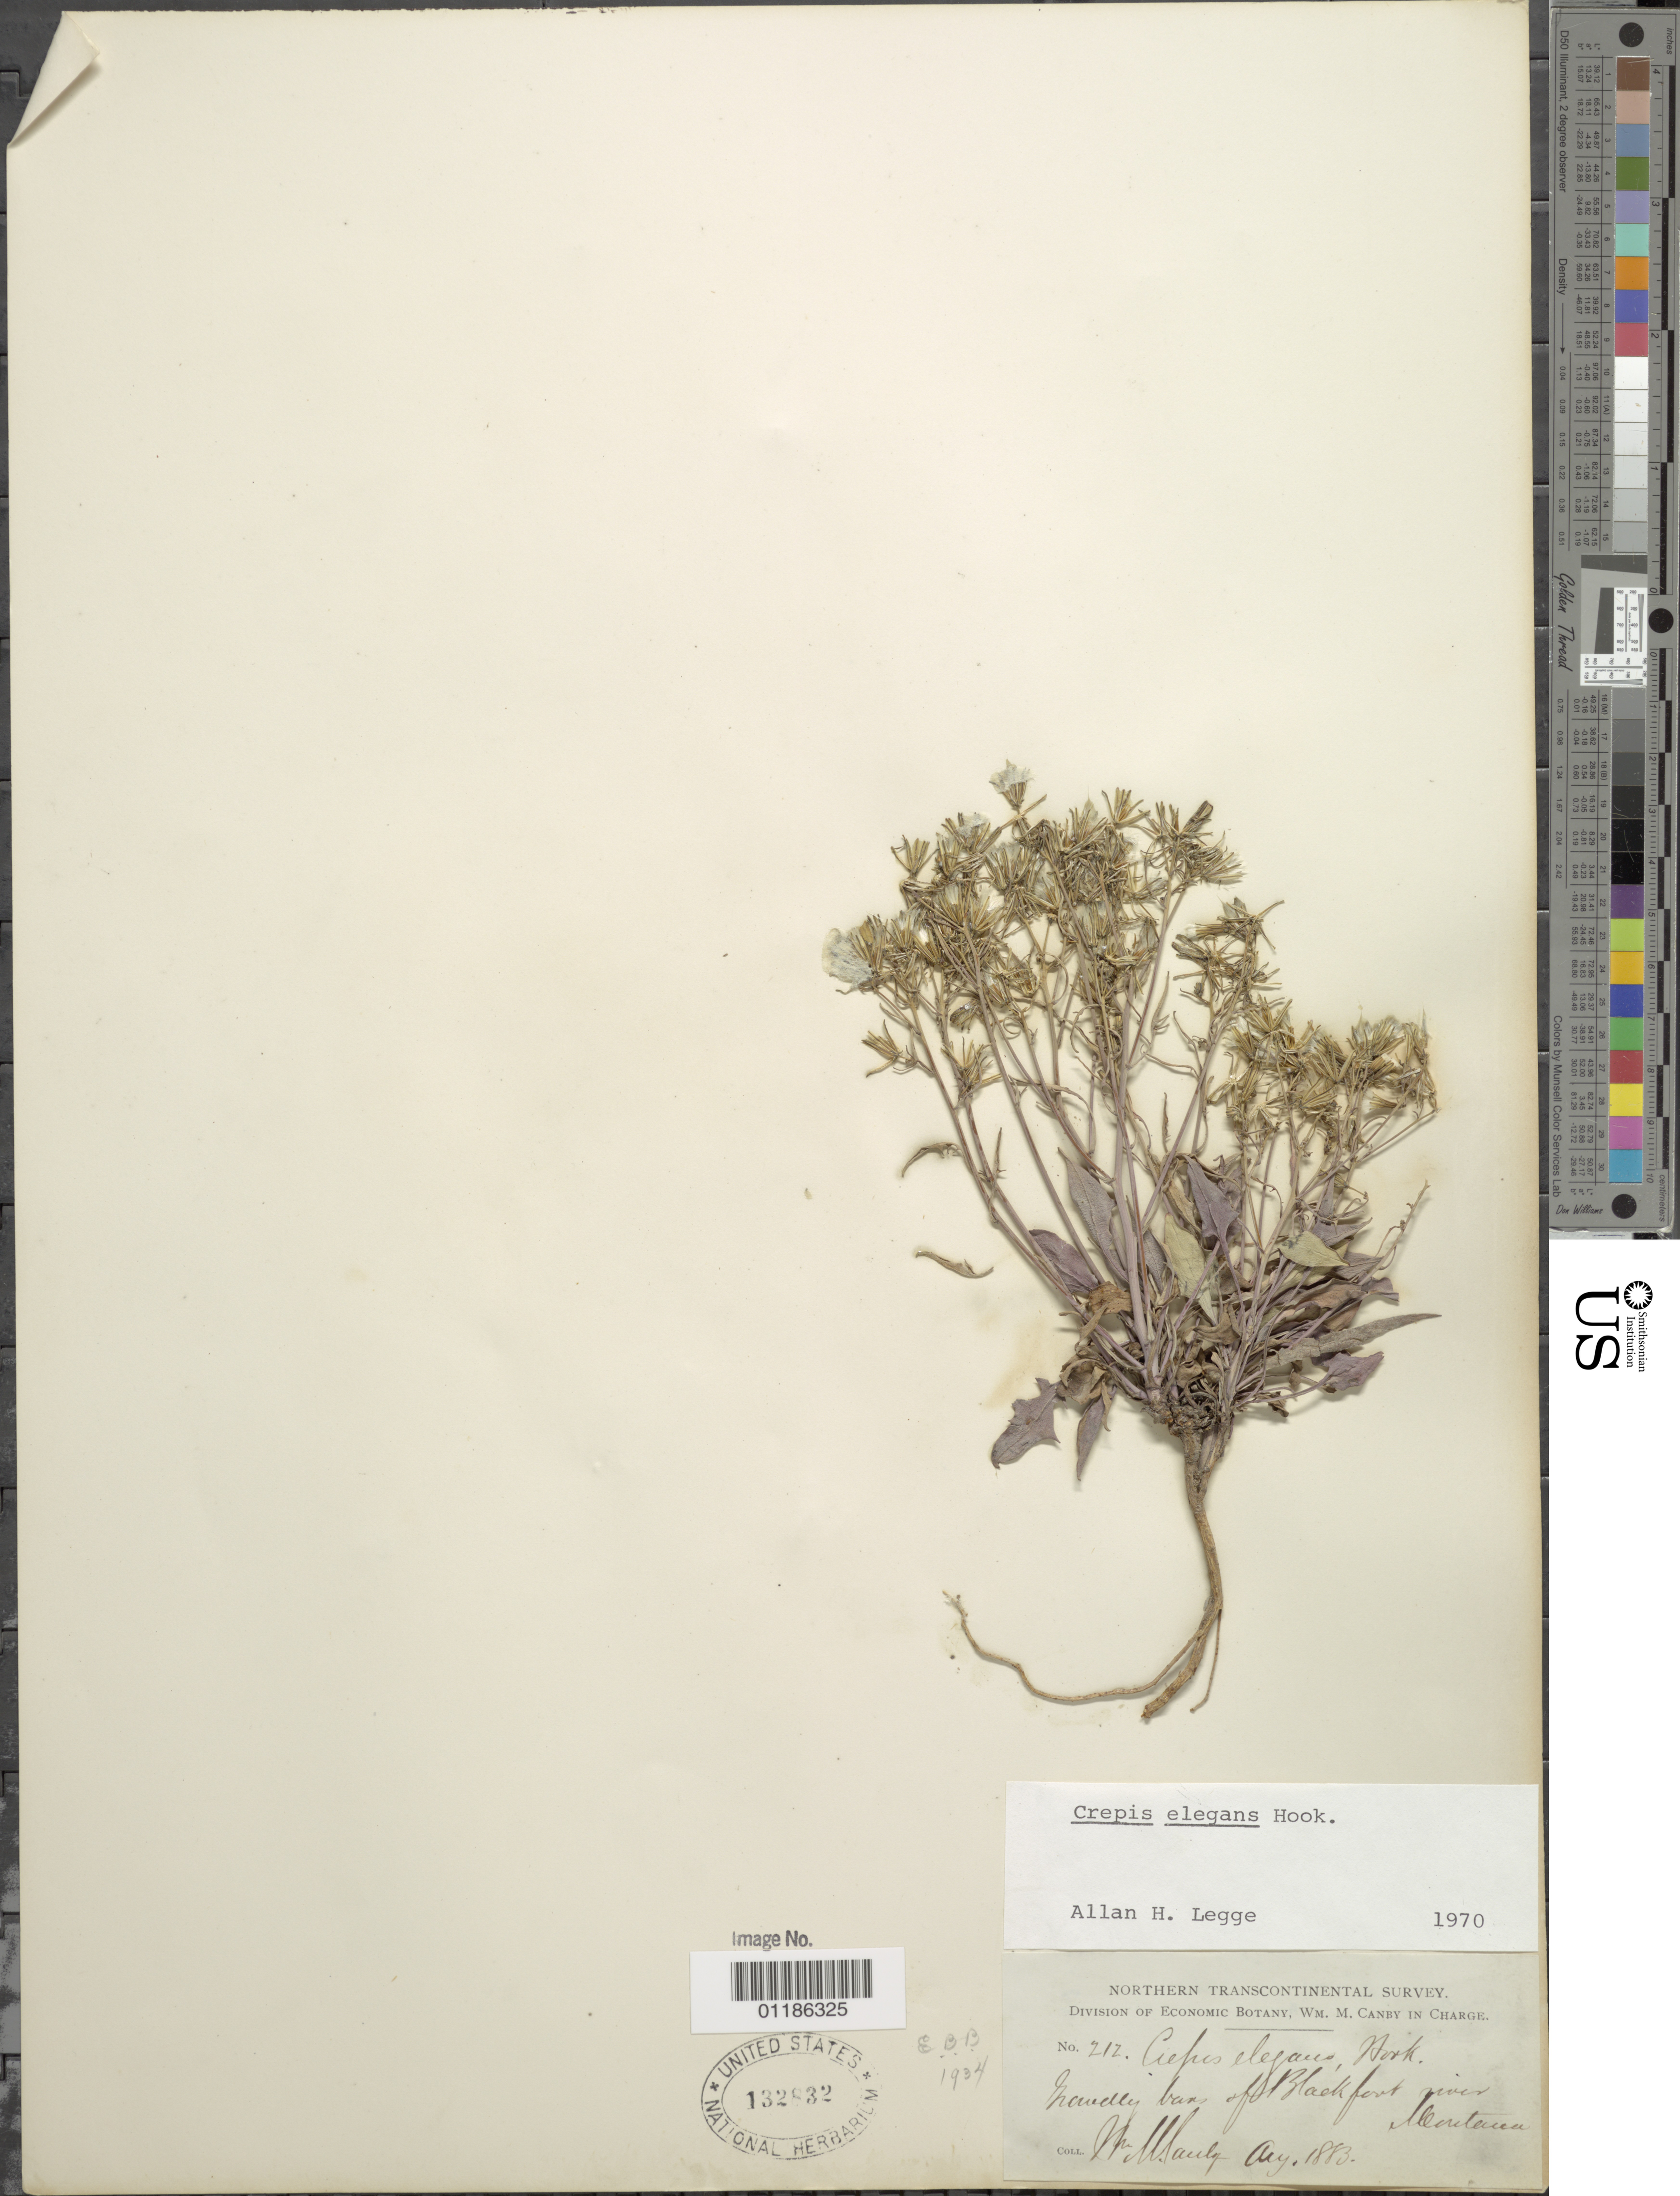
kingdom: Plantae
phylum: Tracheophyta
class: Magnoliopsida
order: Asterales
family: Asteraceae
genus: Askellia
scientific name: Askellia elegans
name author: (Hook.) W.A. Weber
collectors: W. M. Canby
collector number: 212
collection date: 1883-08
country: United States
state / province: Montana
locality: Gravelly bars of Blackfoot River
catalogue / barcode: US 132832